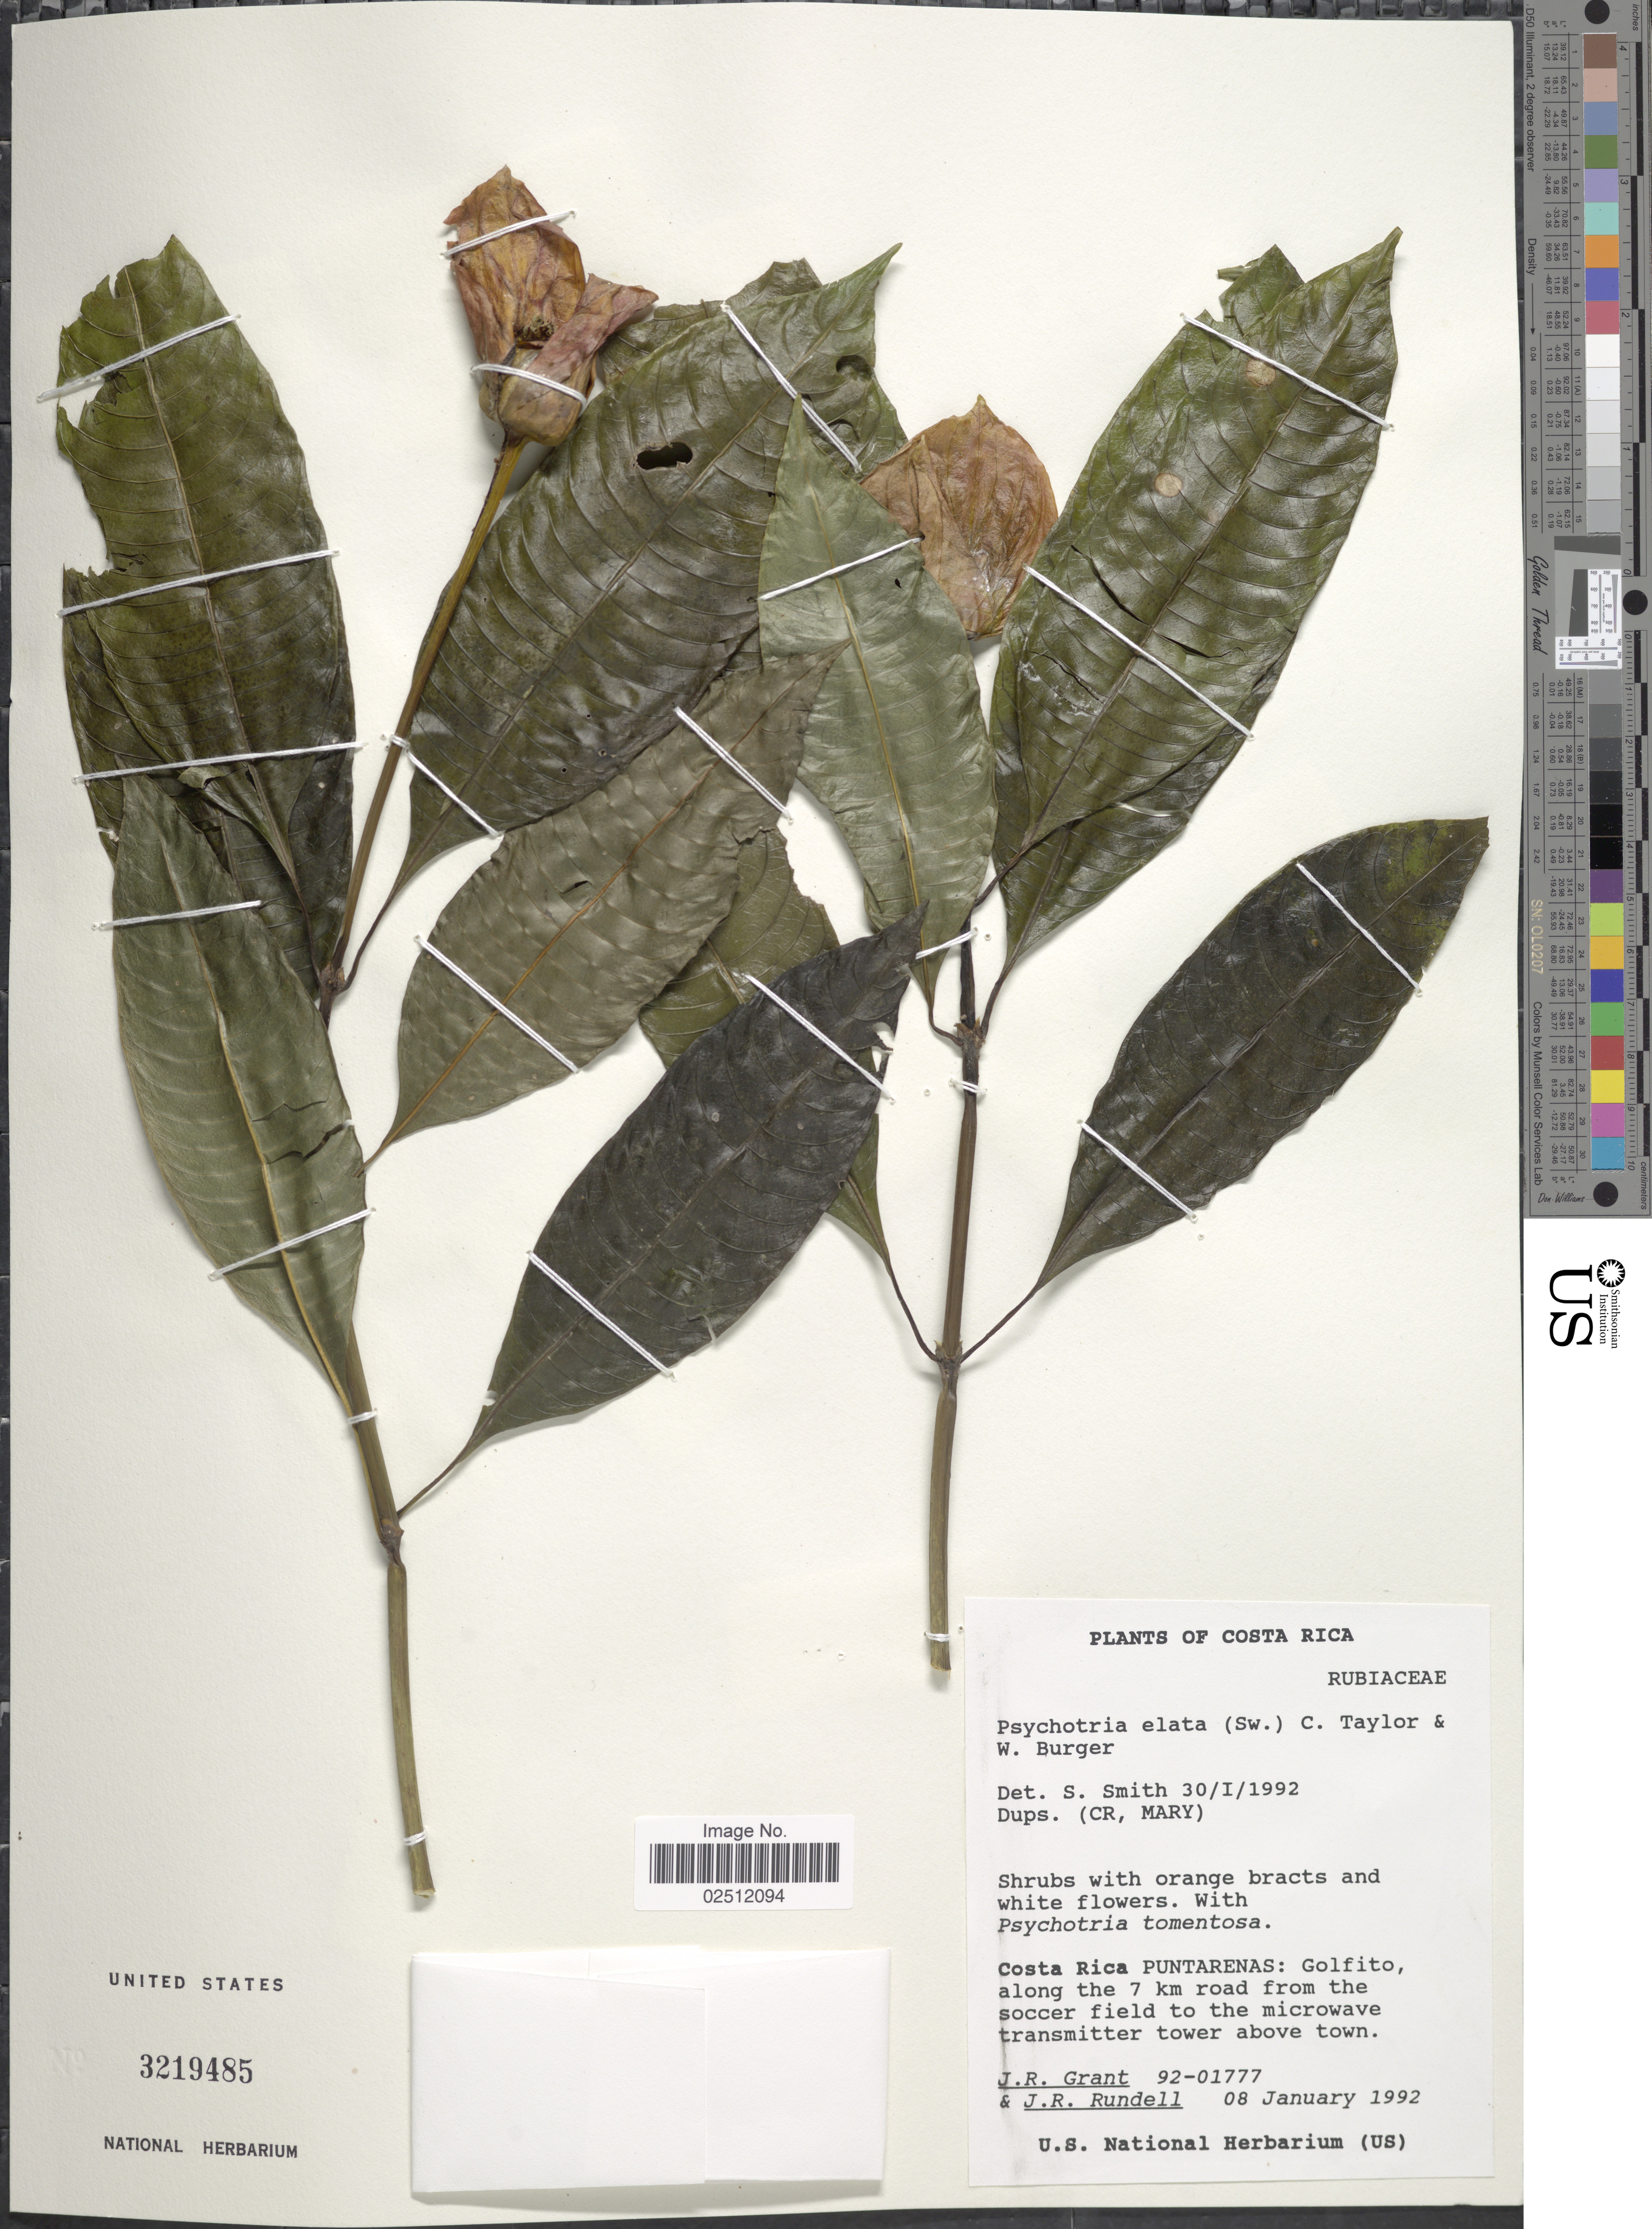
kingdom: Plantae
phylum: Tracheophyta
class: Magnoliopsida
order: Gentianales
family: Rubiaceae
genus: Psychotria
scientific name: Psychotria elata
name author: (Sw.) Hammel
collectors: J. Grant & J. R. Rundell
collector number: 92-01777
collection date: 1992-01-08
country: Costa Rica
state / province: Puntarenas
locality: Golfito, along the 7 km road from the soccer field to the microwave transmitter tower above town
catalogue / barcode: US 3219485